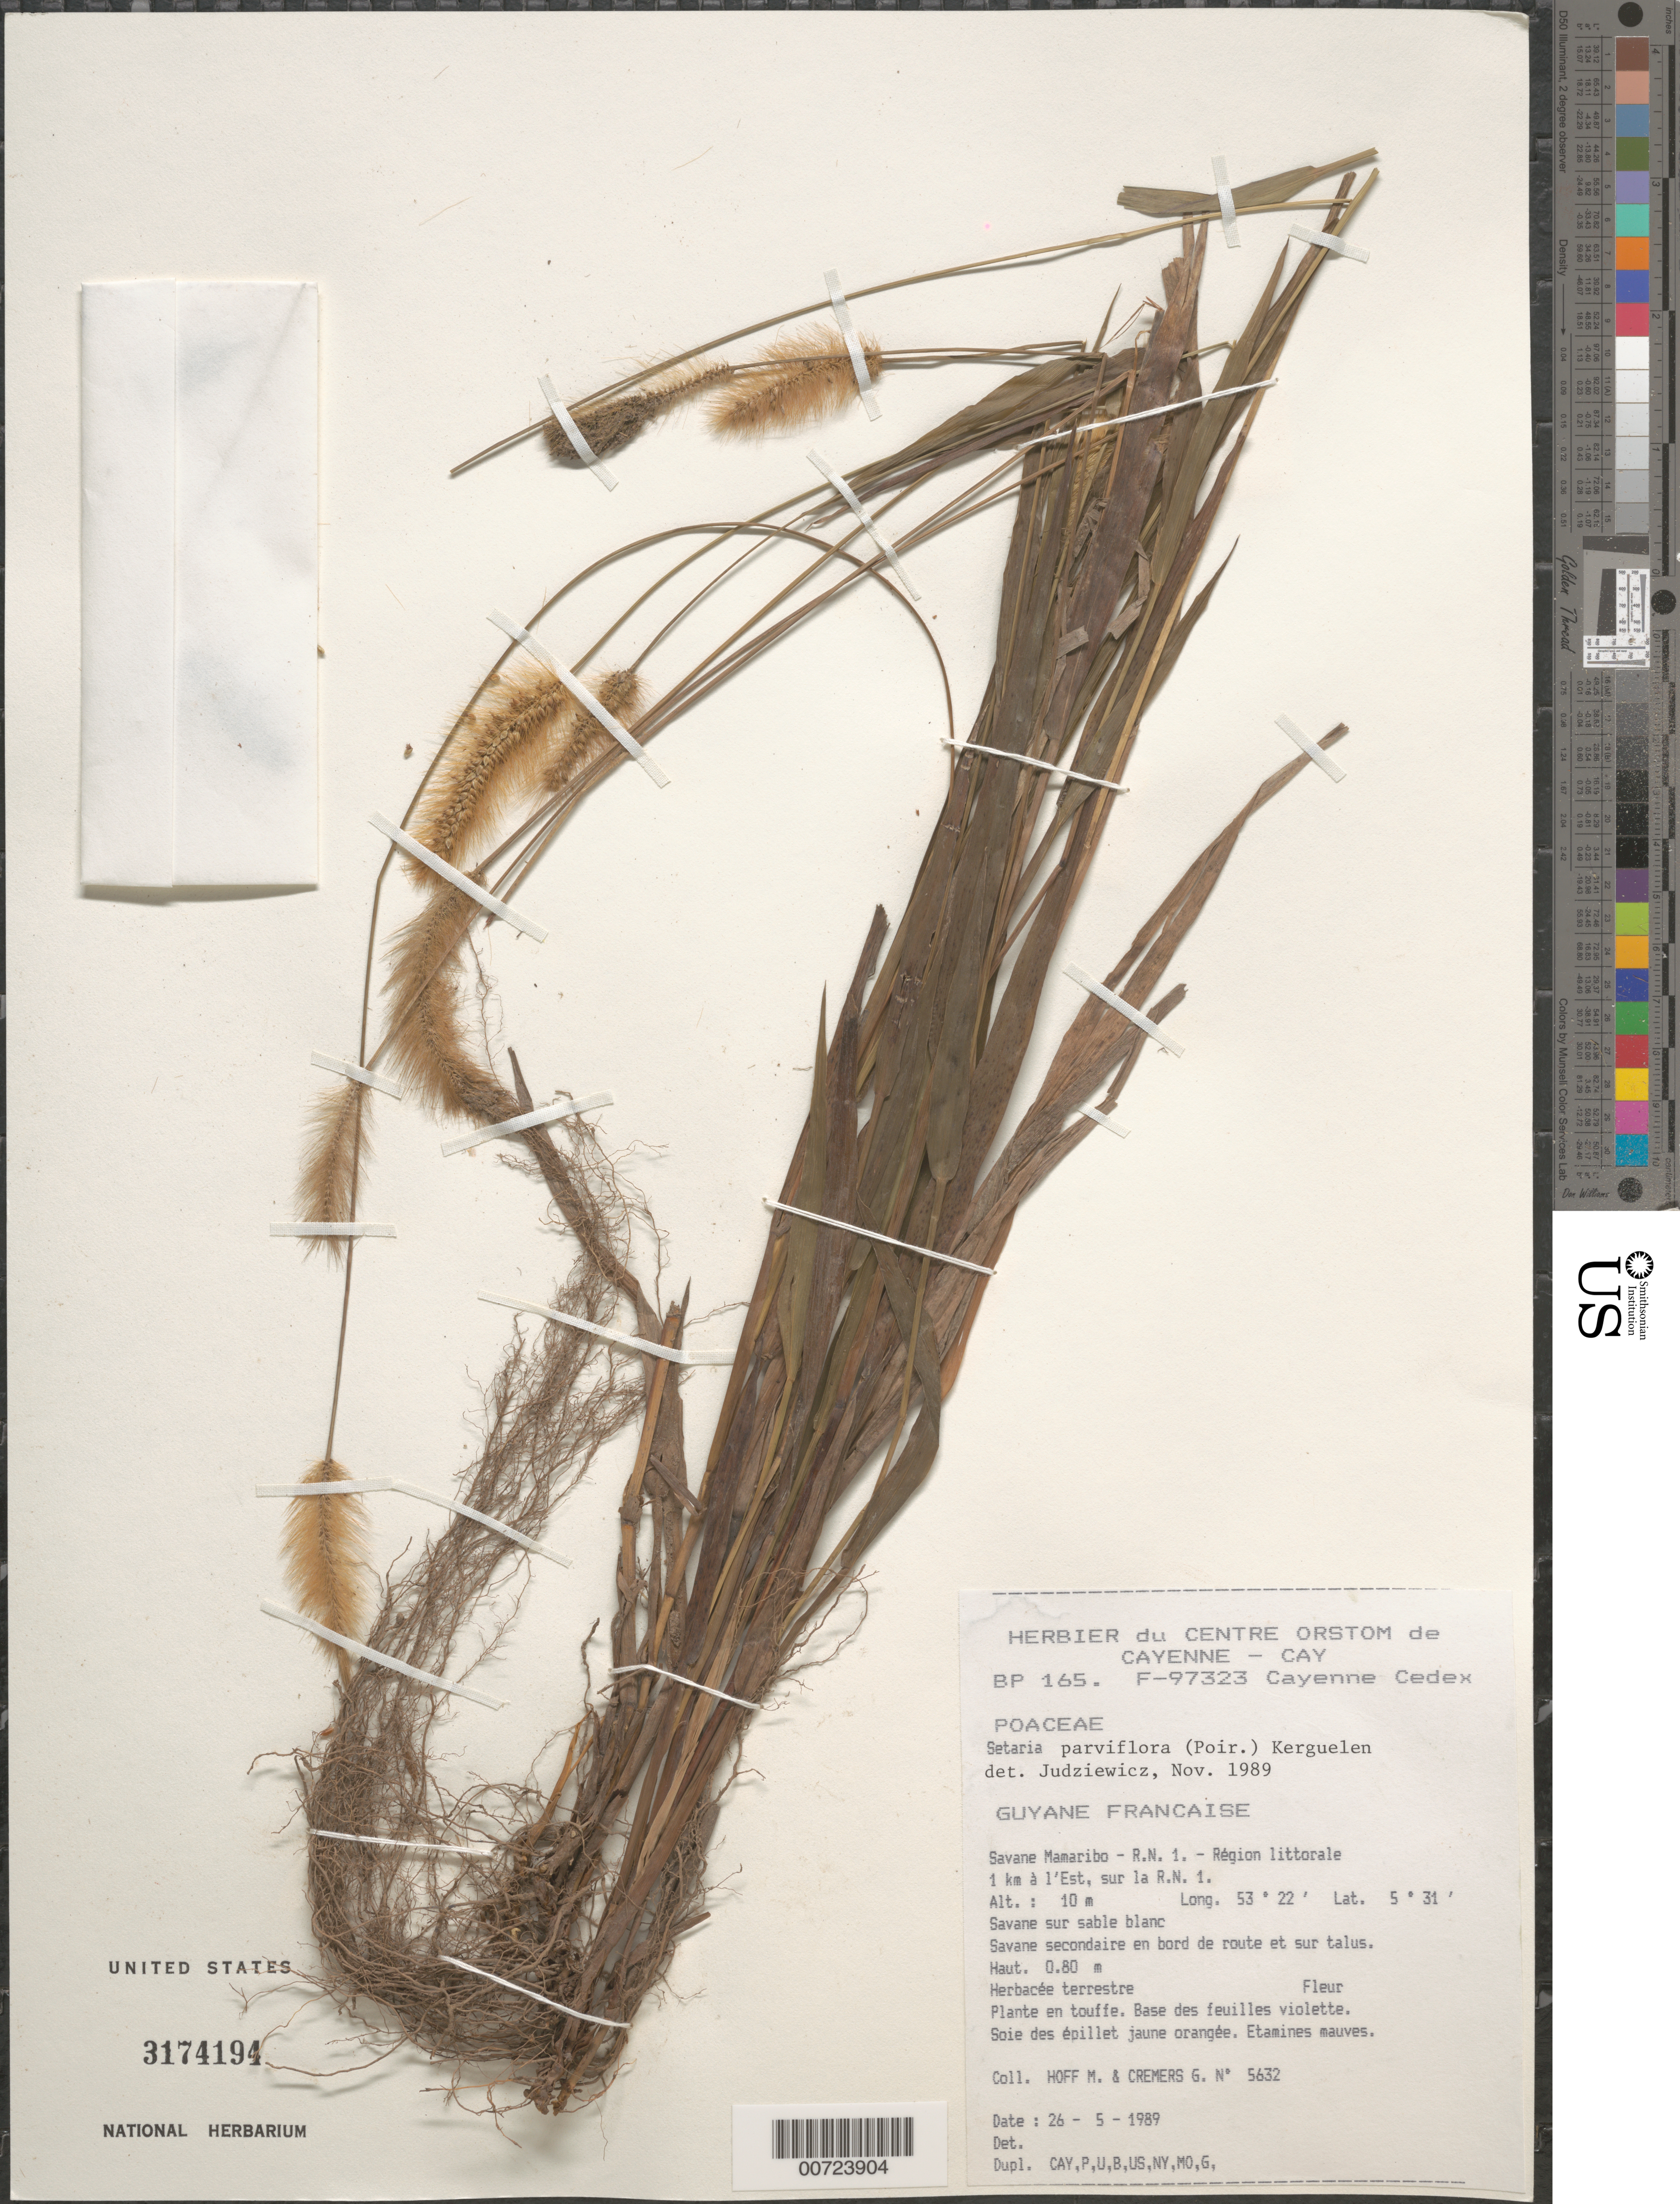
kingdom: Plantae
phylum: Tracheophyta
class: Liliopsida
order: Poales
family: Poaceae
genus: Setaria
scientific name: Setaria parviflora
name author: (Poir.) Kerguélen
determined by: Judziewicz, E. J.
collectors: M. Hoff & G. Cremers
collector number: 5632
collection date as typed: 26-May-89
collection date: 1989-05-26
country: French Guiana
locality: Savane Mamaribo, R.N. 1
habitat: Savanna on white sand; secondary savanna along road and talus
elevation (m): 10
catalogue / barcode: US 3174194